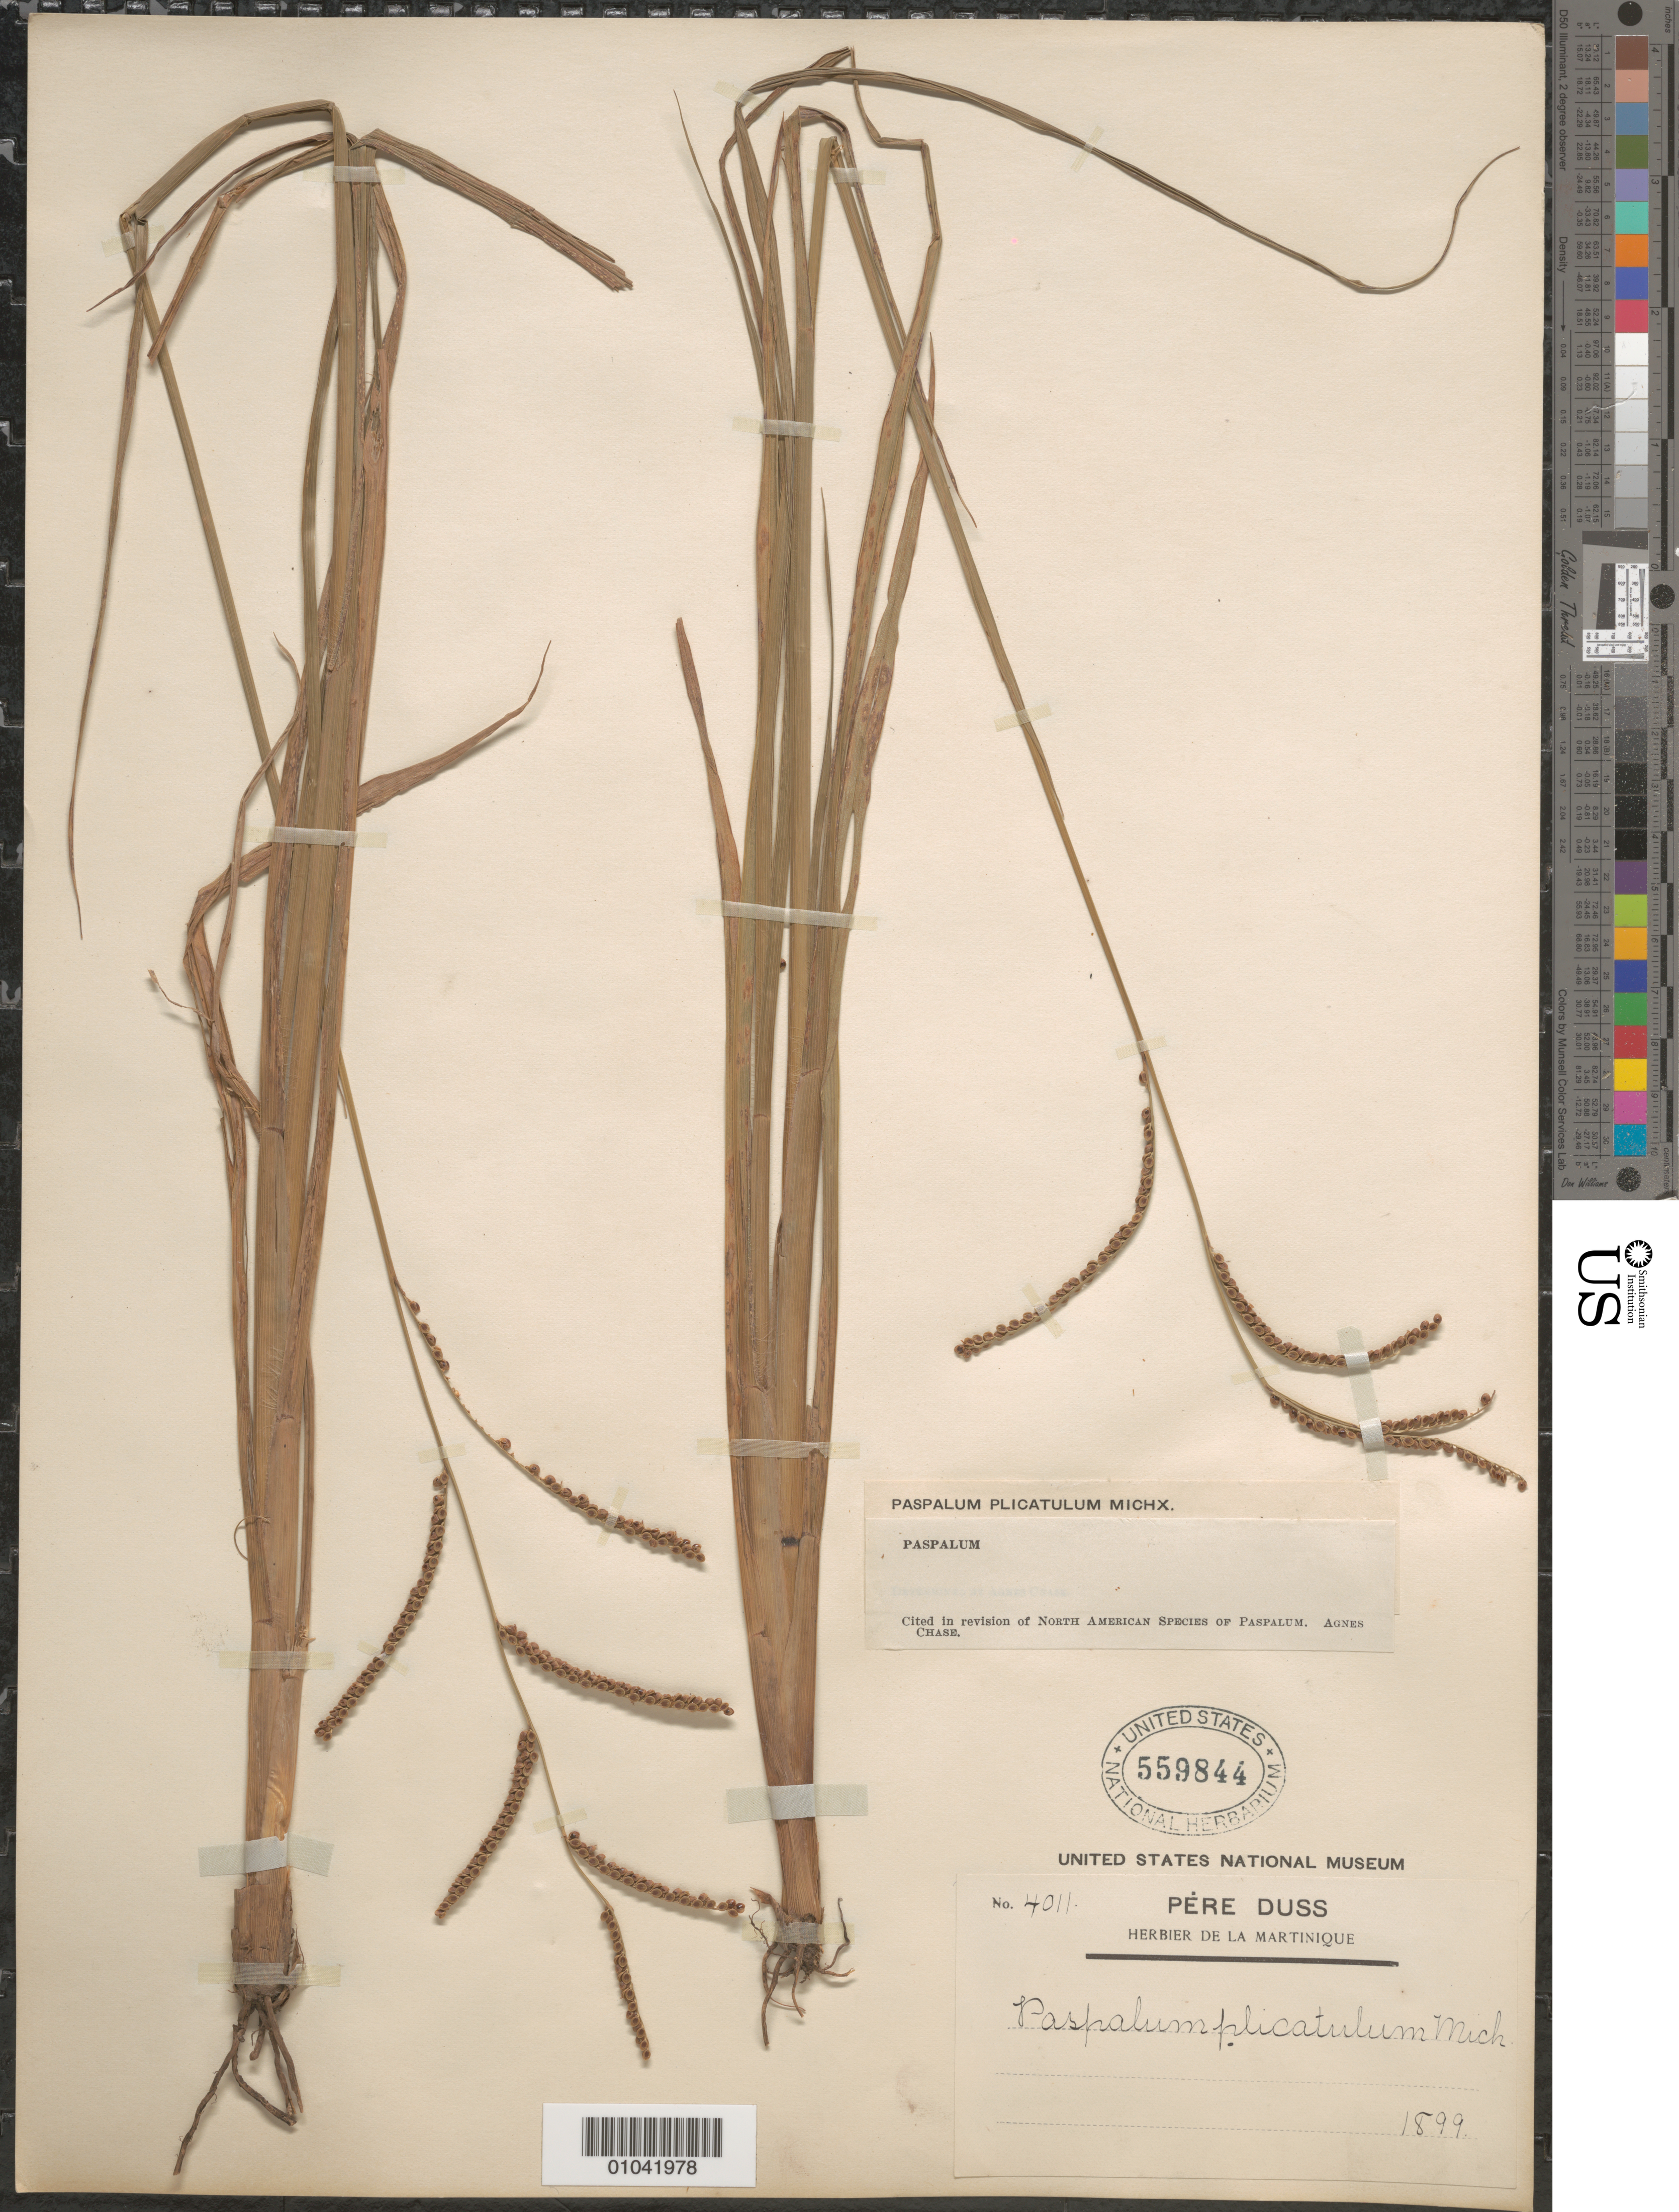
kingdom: Plantae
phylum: Tracheophyta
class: Liliopsida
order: Poales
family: Poaceae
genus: Paspalum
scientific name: Paspalum plicatulum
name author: Michx.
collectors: Père Duss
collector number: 4011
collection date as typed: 1899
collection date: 1899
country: Martinique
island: Martinique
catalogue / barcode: US 559844